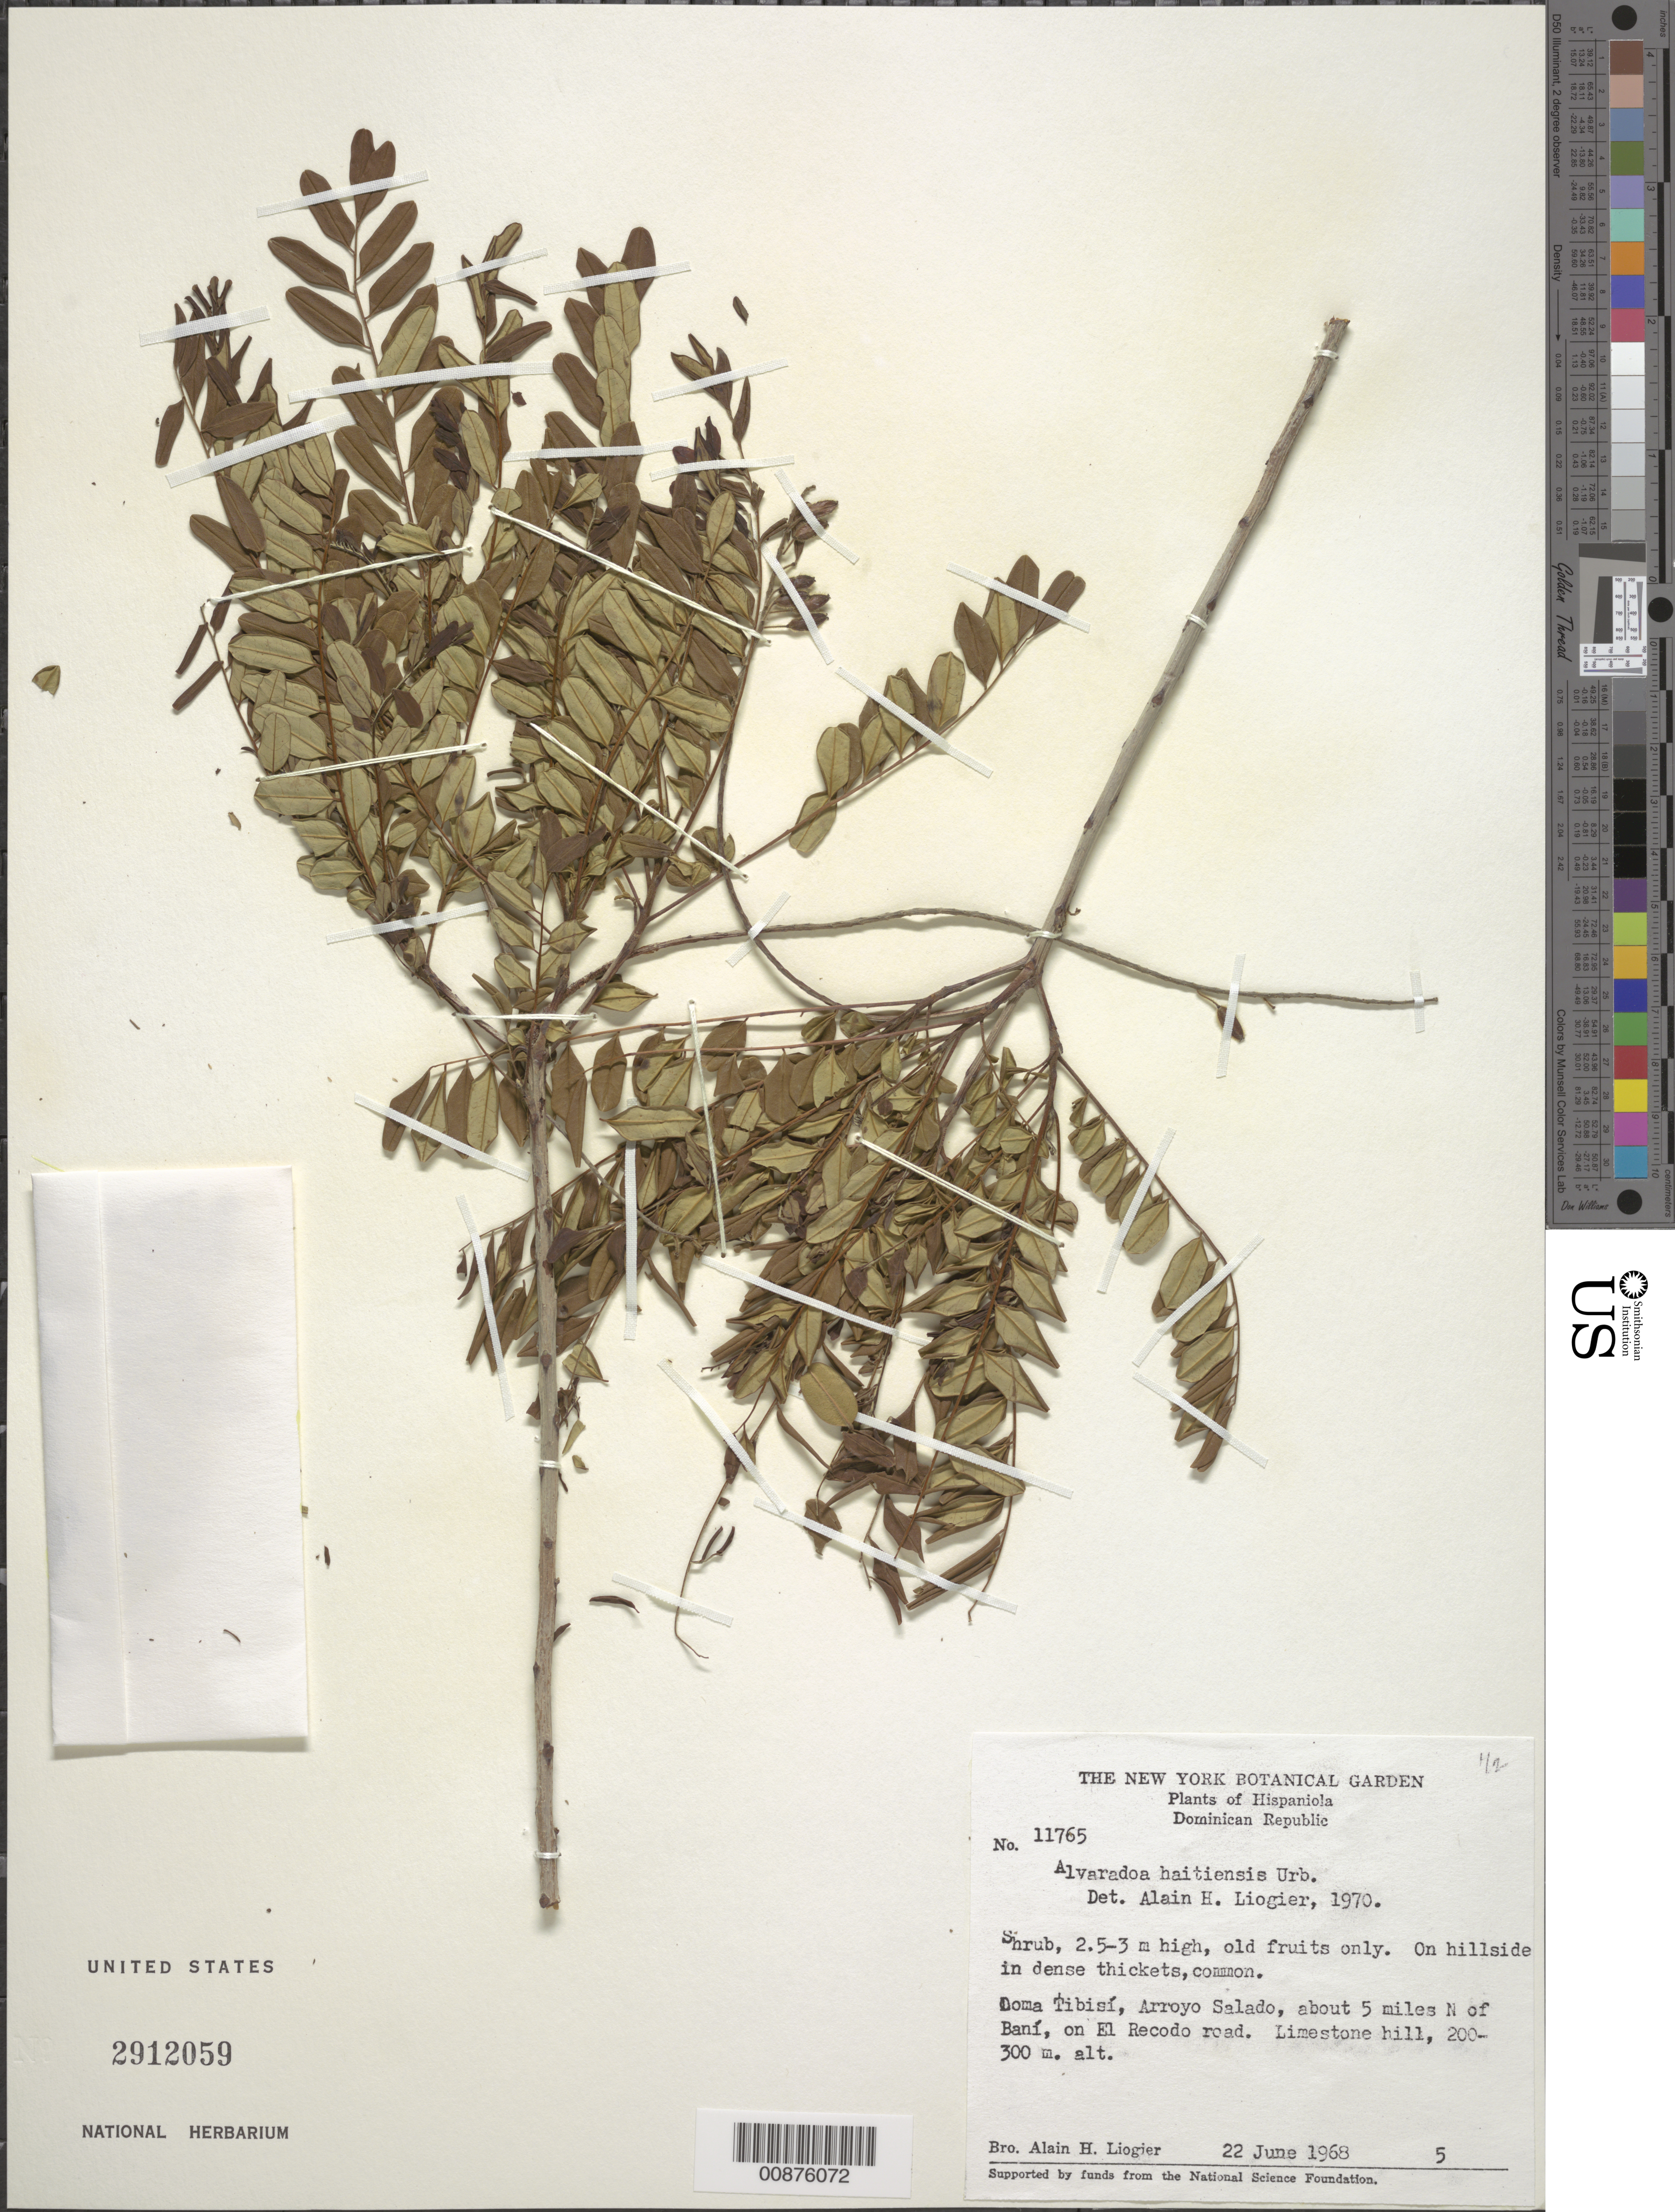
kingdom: Plantae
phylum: Tracheophyta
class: Magnoliopsida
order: Picramniales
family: Picramniaceae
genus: Alvaradoa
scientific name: Alvaradoa haitiensis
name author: Urb.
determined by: Liogier, Alain H.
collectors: A. H. Liogier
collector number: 11765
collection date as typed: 22 Jun 1968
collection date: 1968-06-22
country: Dominican Republic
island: Hispaniola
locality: Loma Tibisí, Arroyo Salado, about 5 miles N of Baní, on El Recodo road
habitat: In dense thickets on hillside of limestone hill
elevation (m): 200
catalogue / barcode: US 2912059